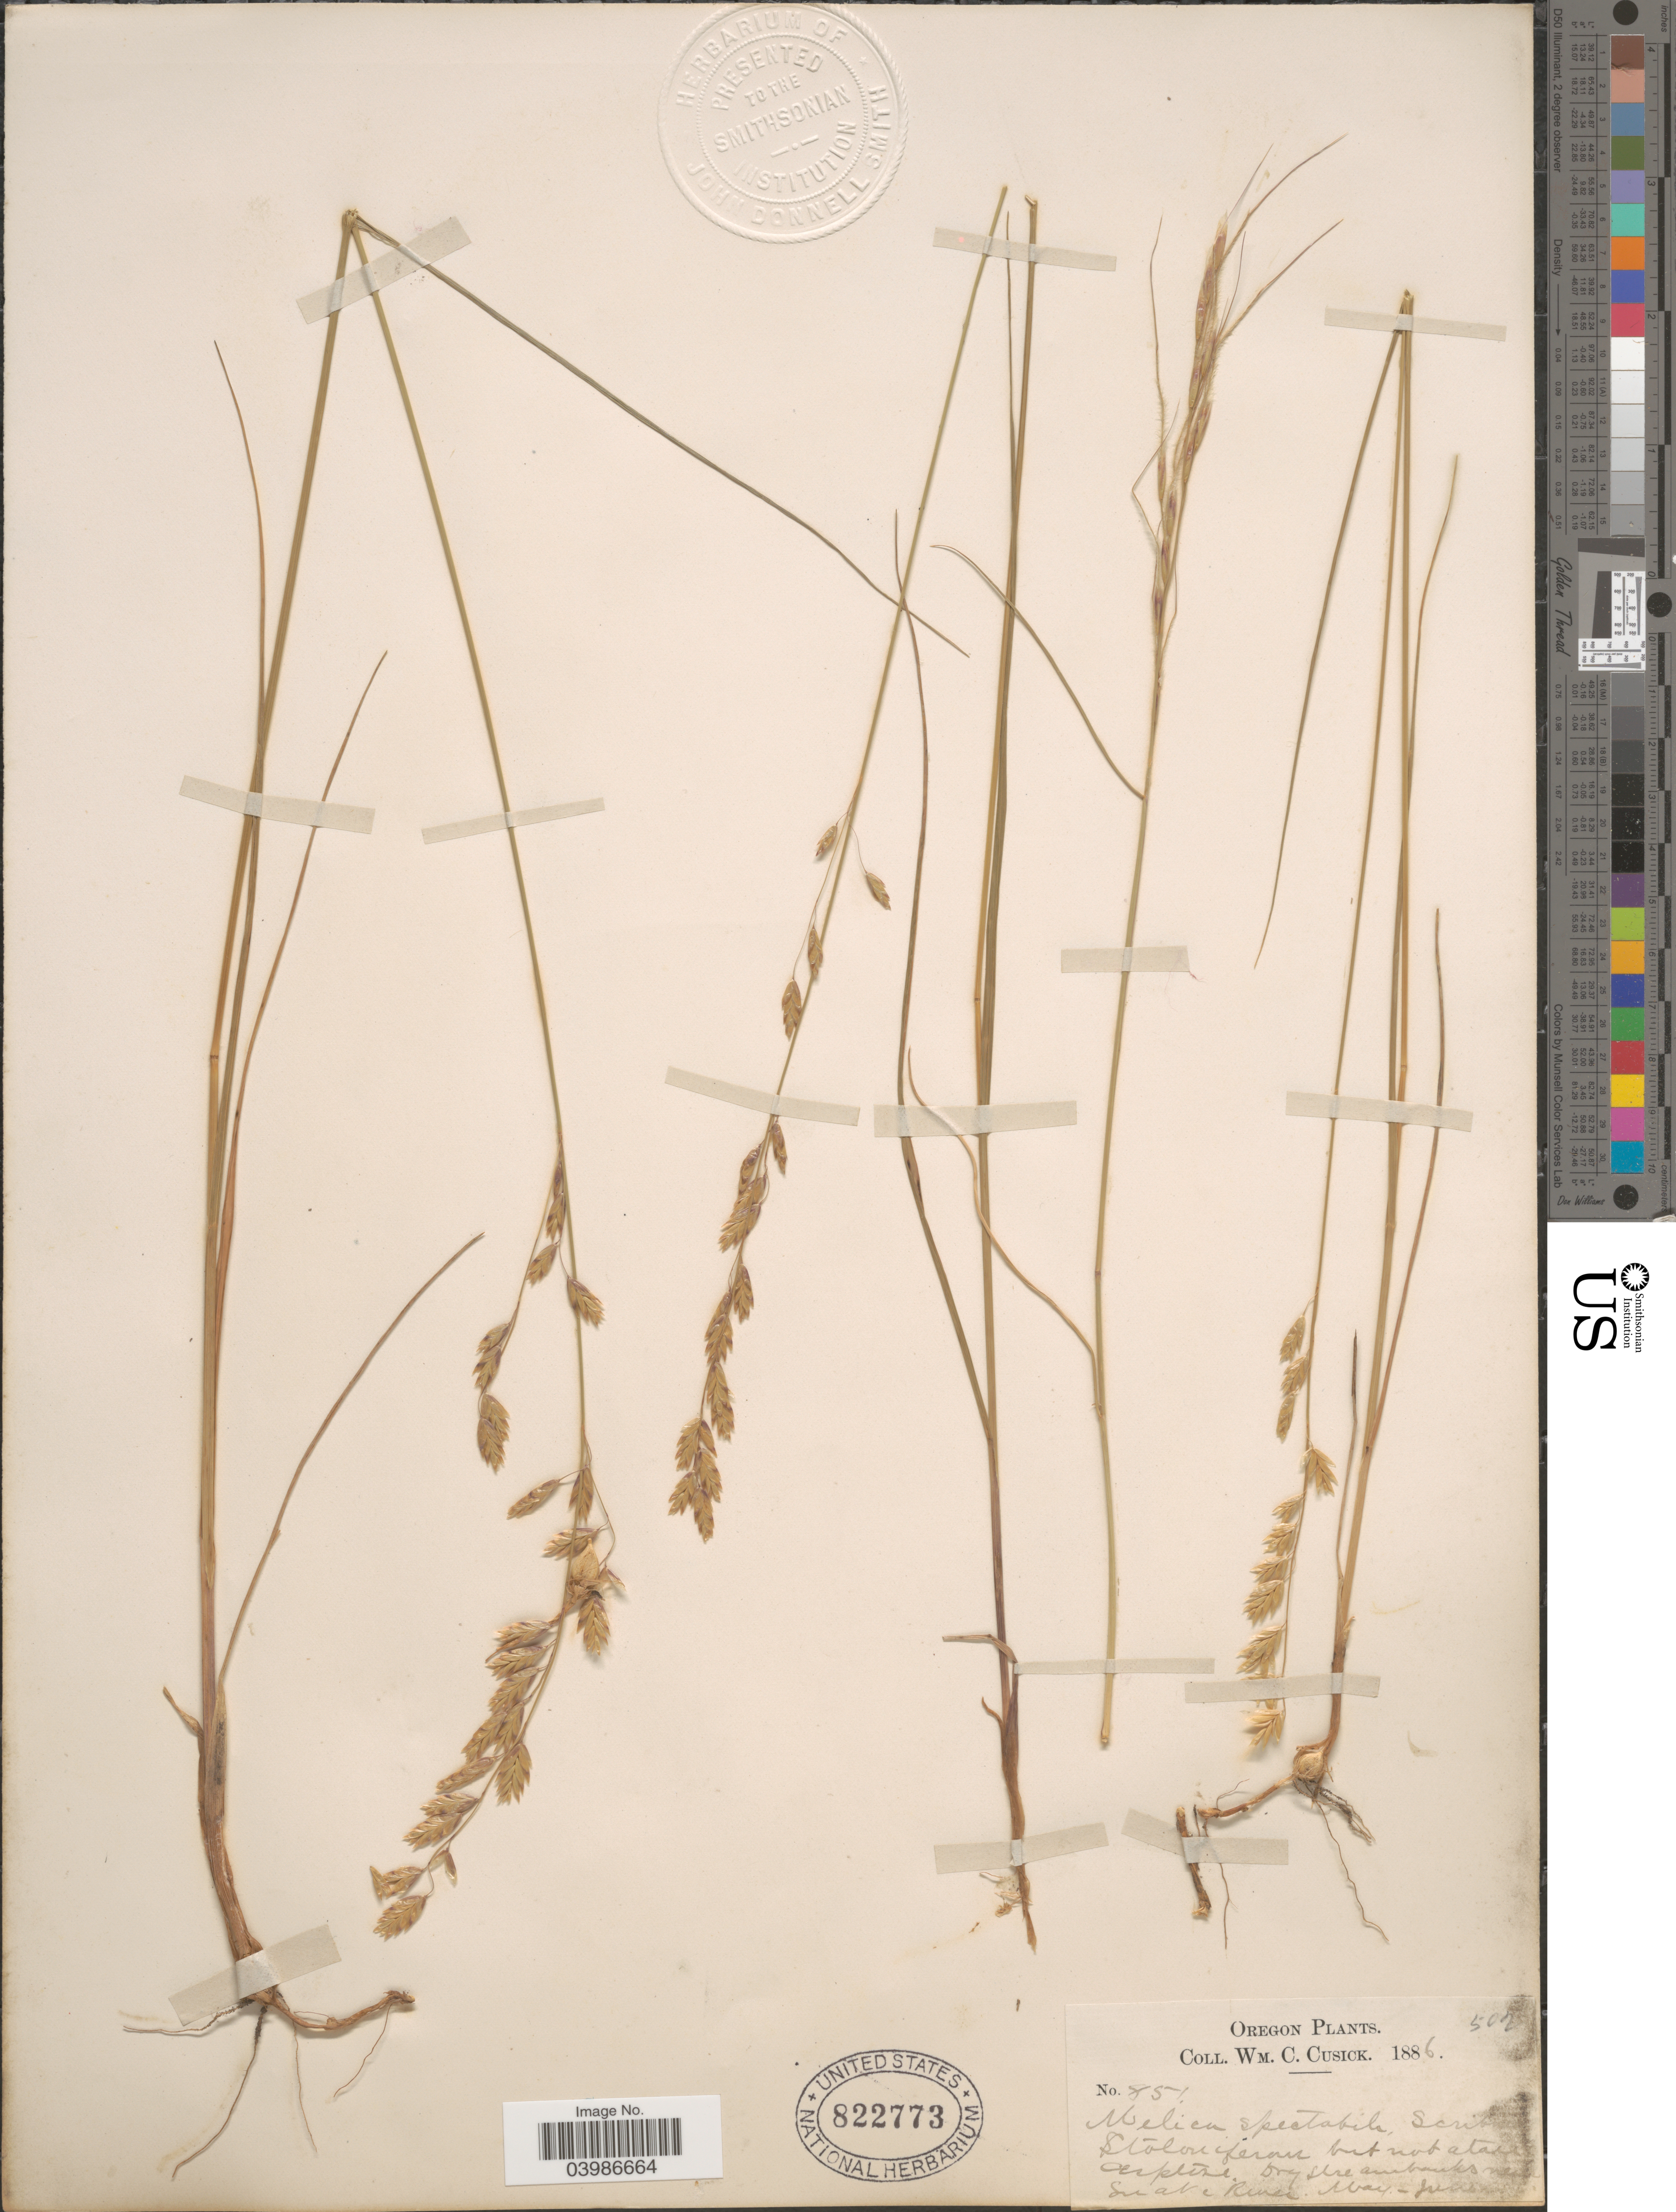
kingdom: Plantae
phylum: Tracheophyta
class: Liliopsida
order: Poales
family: Poaceae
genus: Melica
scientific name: Melica spectabilis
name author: Scribn.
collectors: W. C. Cusick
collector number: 851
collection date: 1886-05/1886-06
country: United States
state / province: Oregon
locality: Snake River.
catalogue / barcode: US 822773